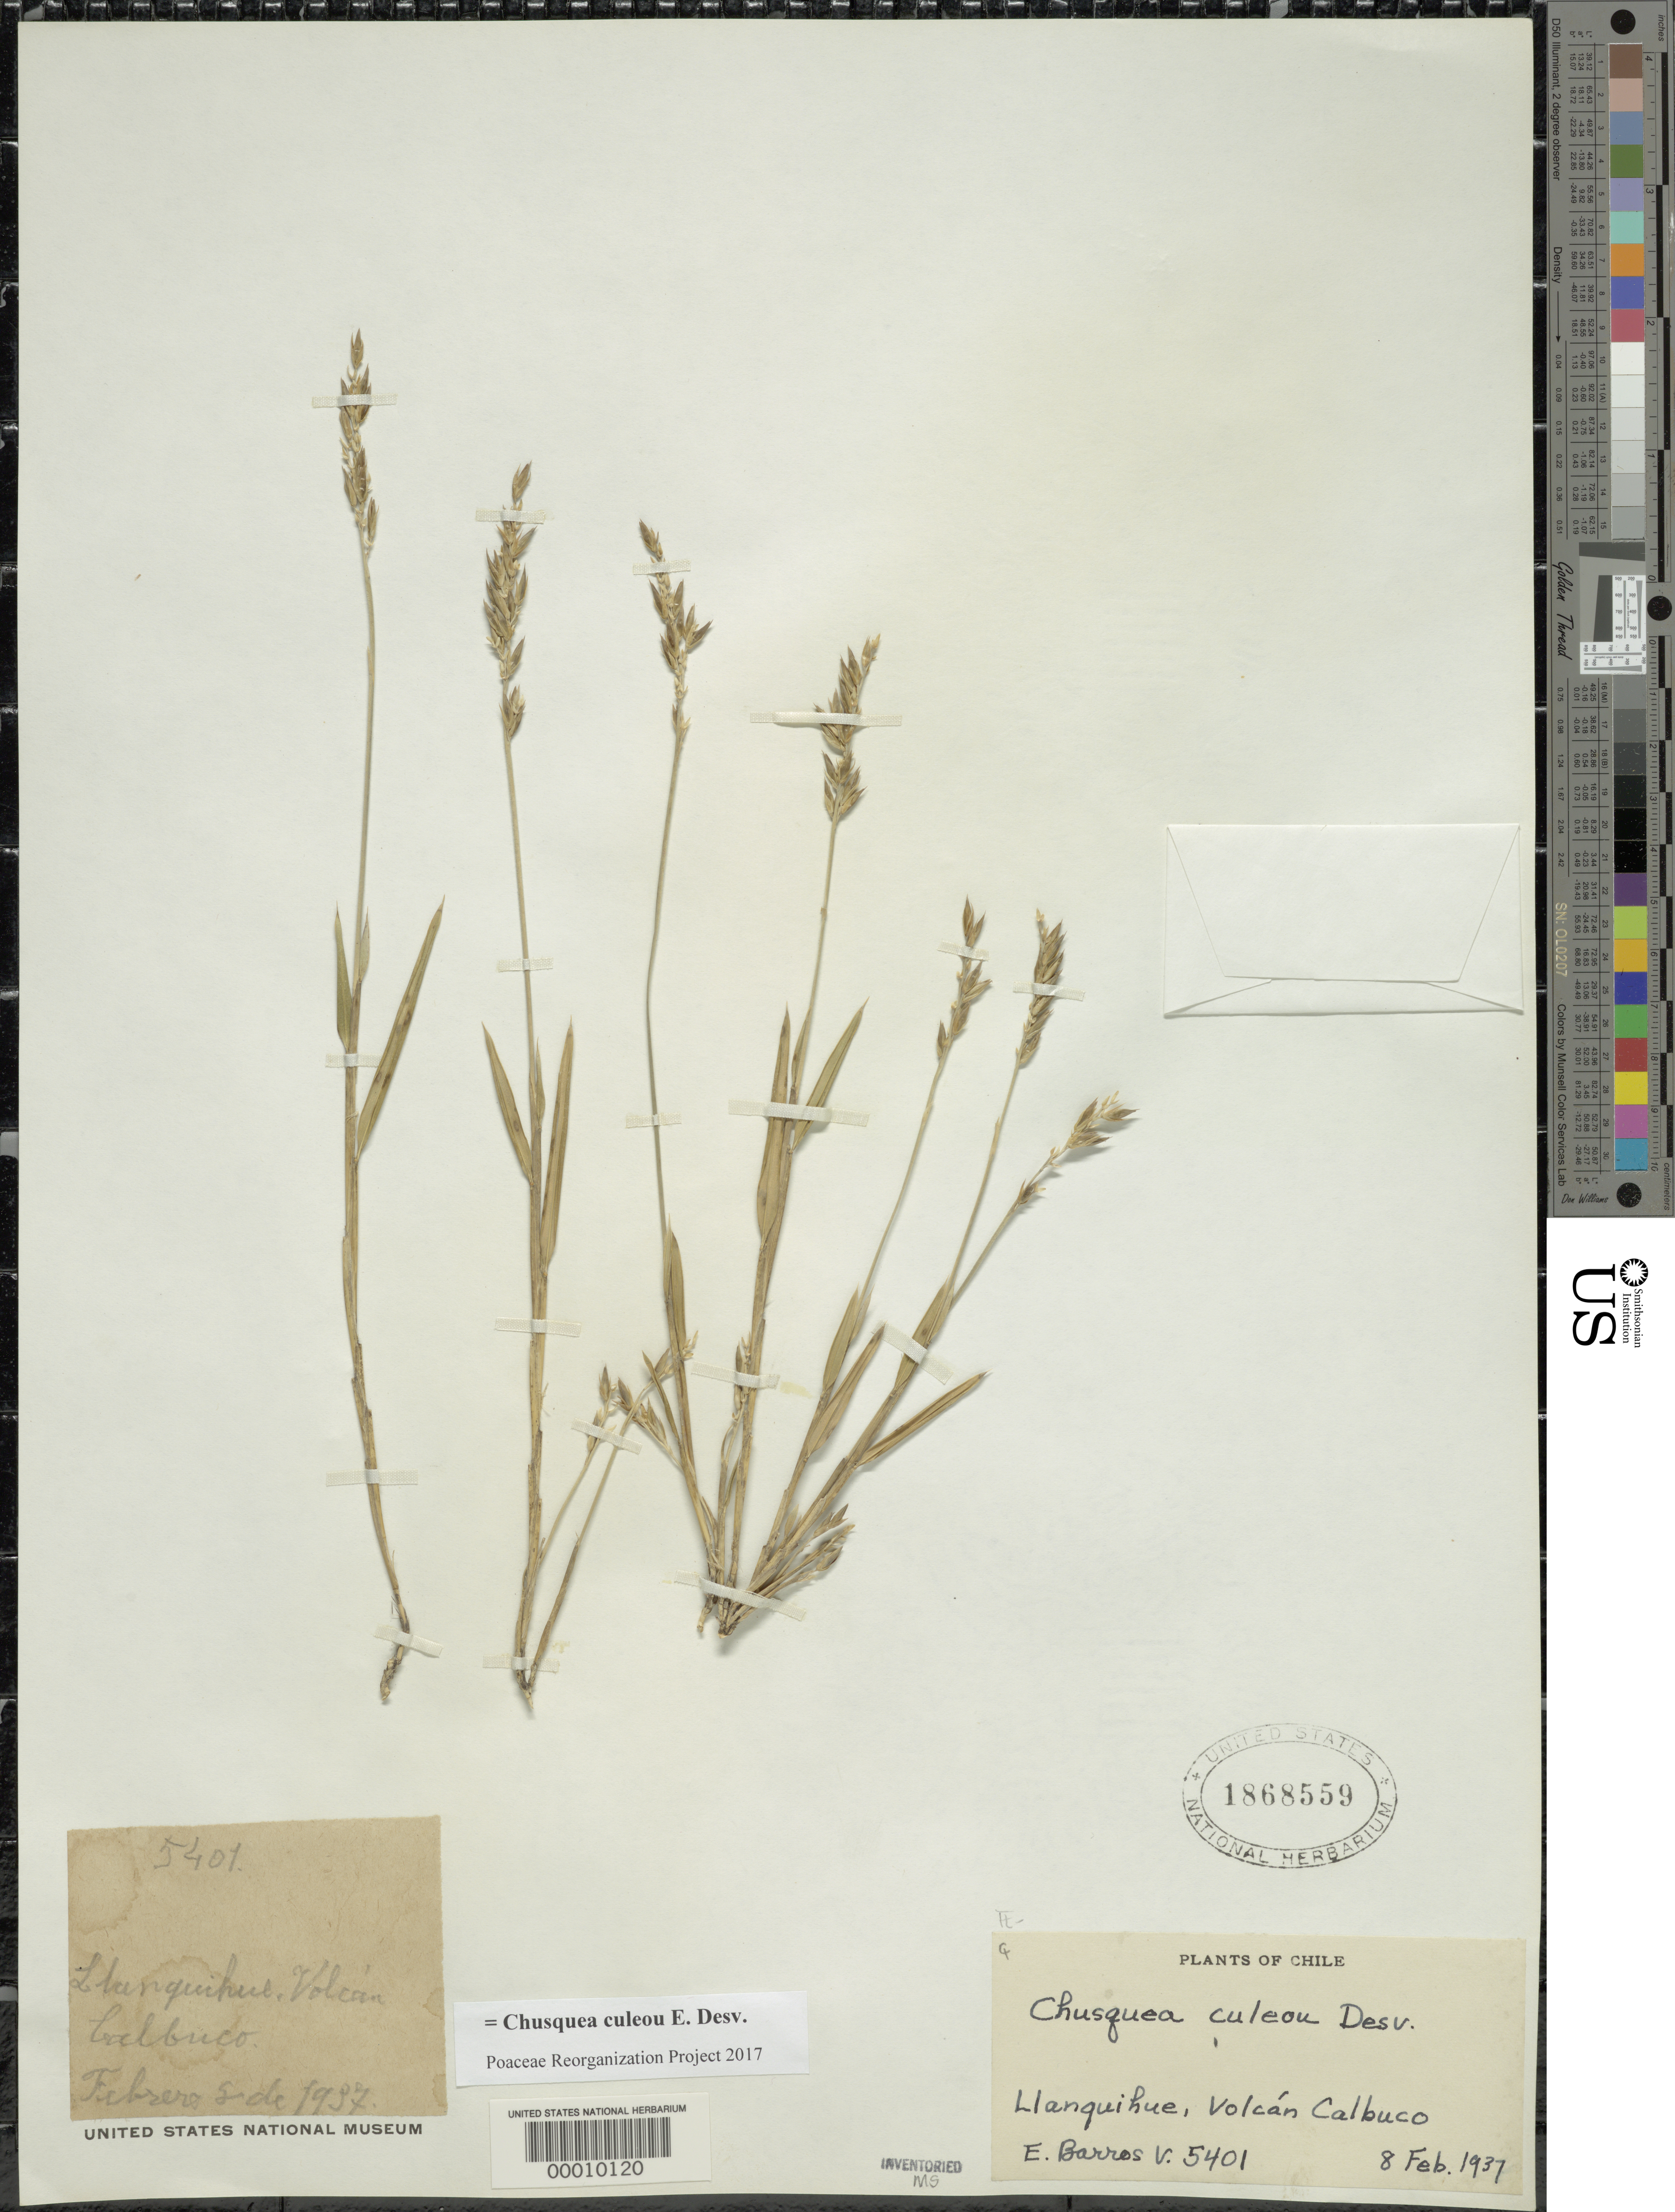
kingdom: Plantae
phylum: Tracheophyta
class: Liliopsida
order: Poales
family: Poaceae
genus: Chusquea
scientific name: Chusquea culeou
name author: É. Desv.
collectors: E. Barros V.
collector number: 5401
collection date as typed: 08 Feb 1937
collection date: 1937-02-08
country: Chile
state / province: Los Lagos (X)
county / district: Llanquihue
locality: Volcan calbuco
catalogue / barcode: US 1868559